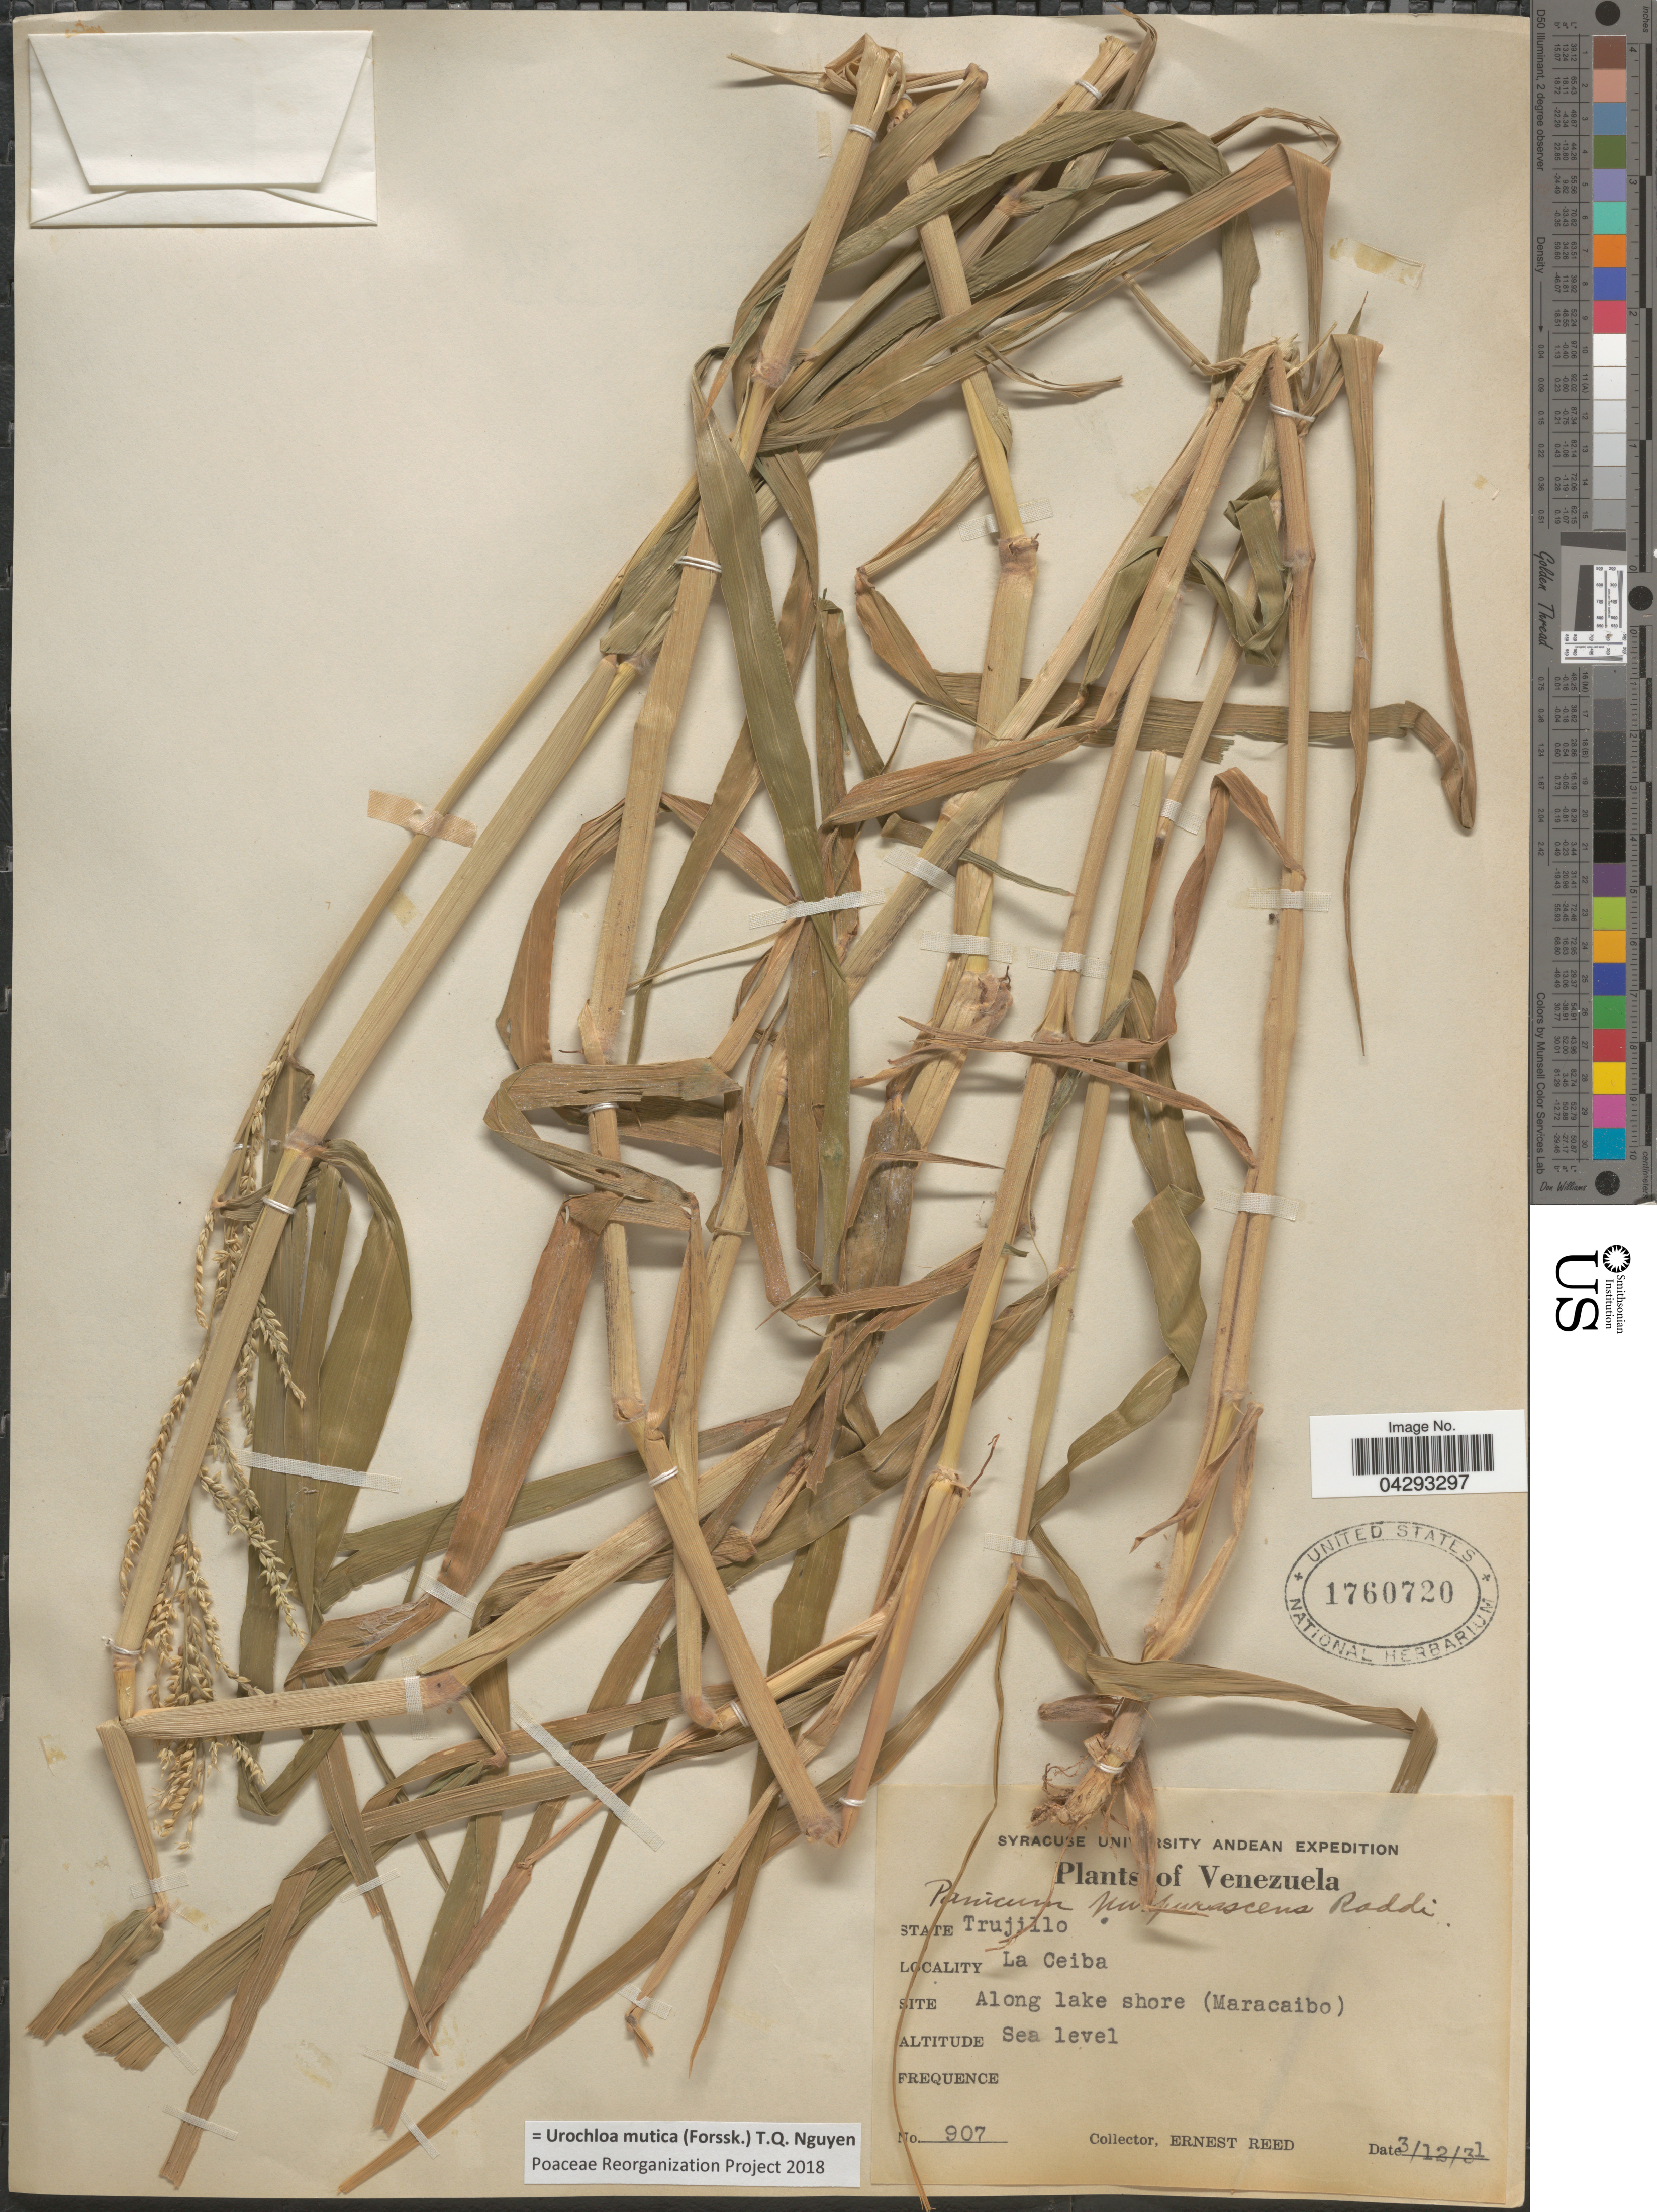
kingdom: Plantae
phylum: Tracheophyta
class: Liliopsida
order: Poales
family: Poaceae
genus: Urochloa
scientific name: Urochloa mutica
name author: (Forssk.) T.Q. Nguyen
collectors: E. Reed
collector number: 907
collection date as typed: Transcribed d/m/y: 3/12/31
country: Venezuela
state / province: Trujillo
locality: Le Ceiba. Along lake shore (Maracaibo).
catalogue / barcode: US 1760720